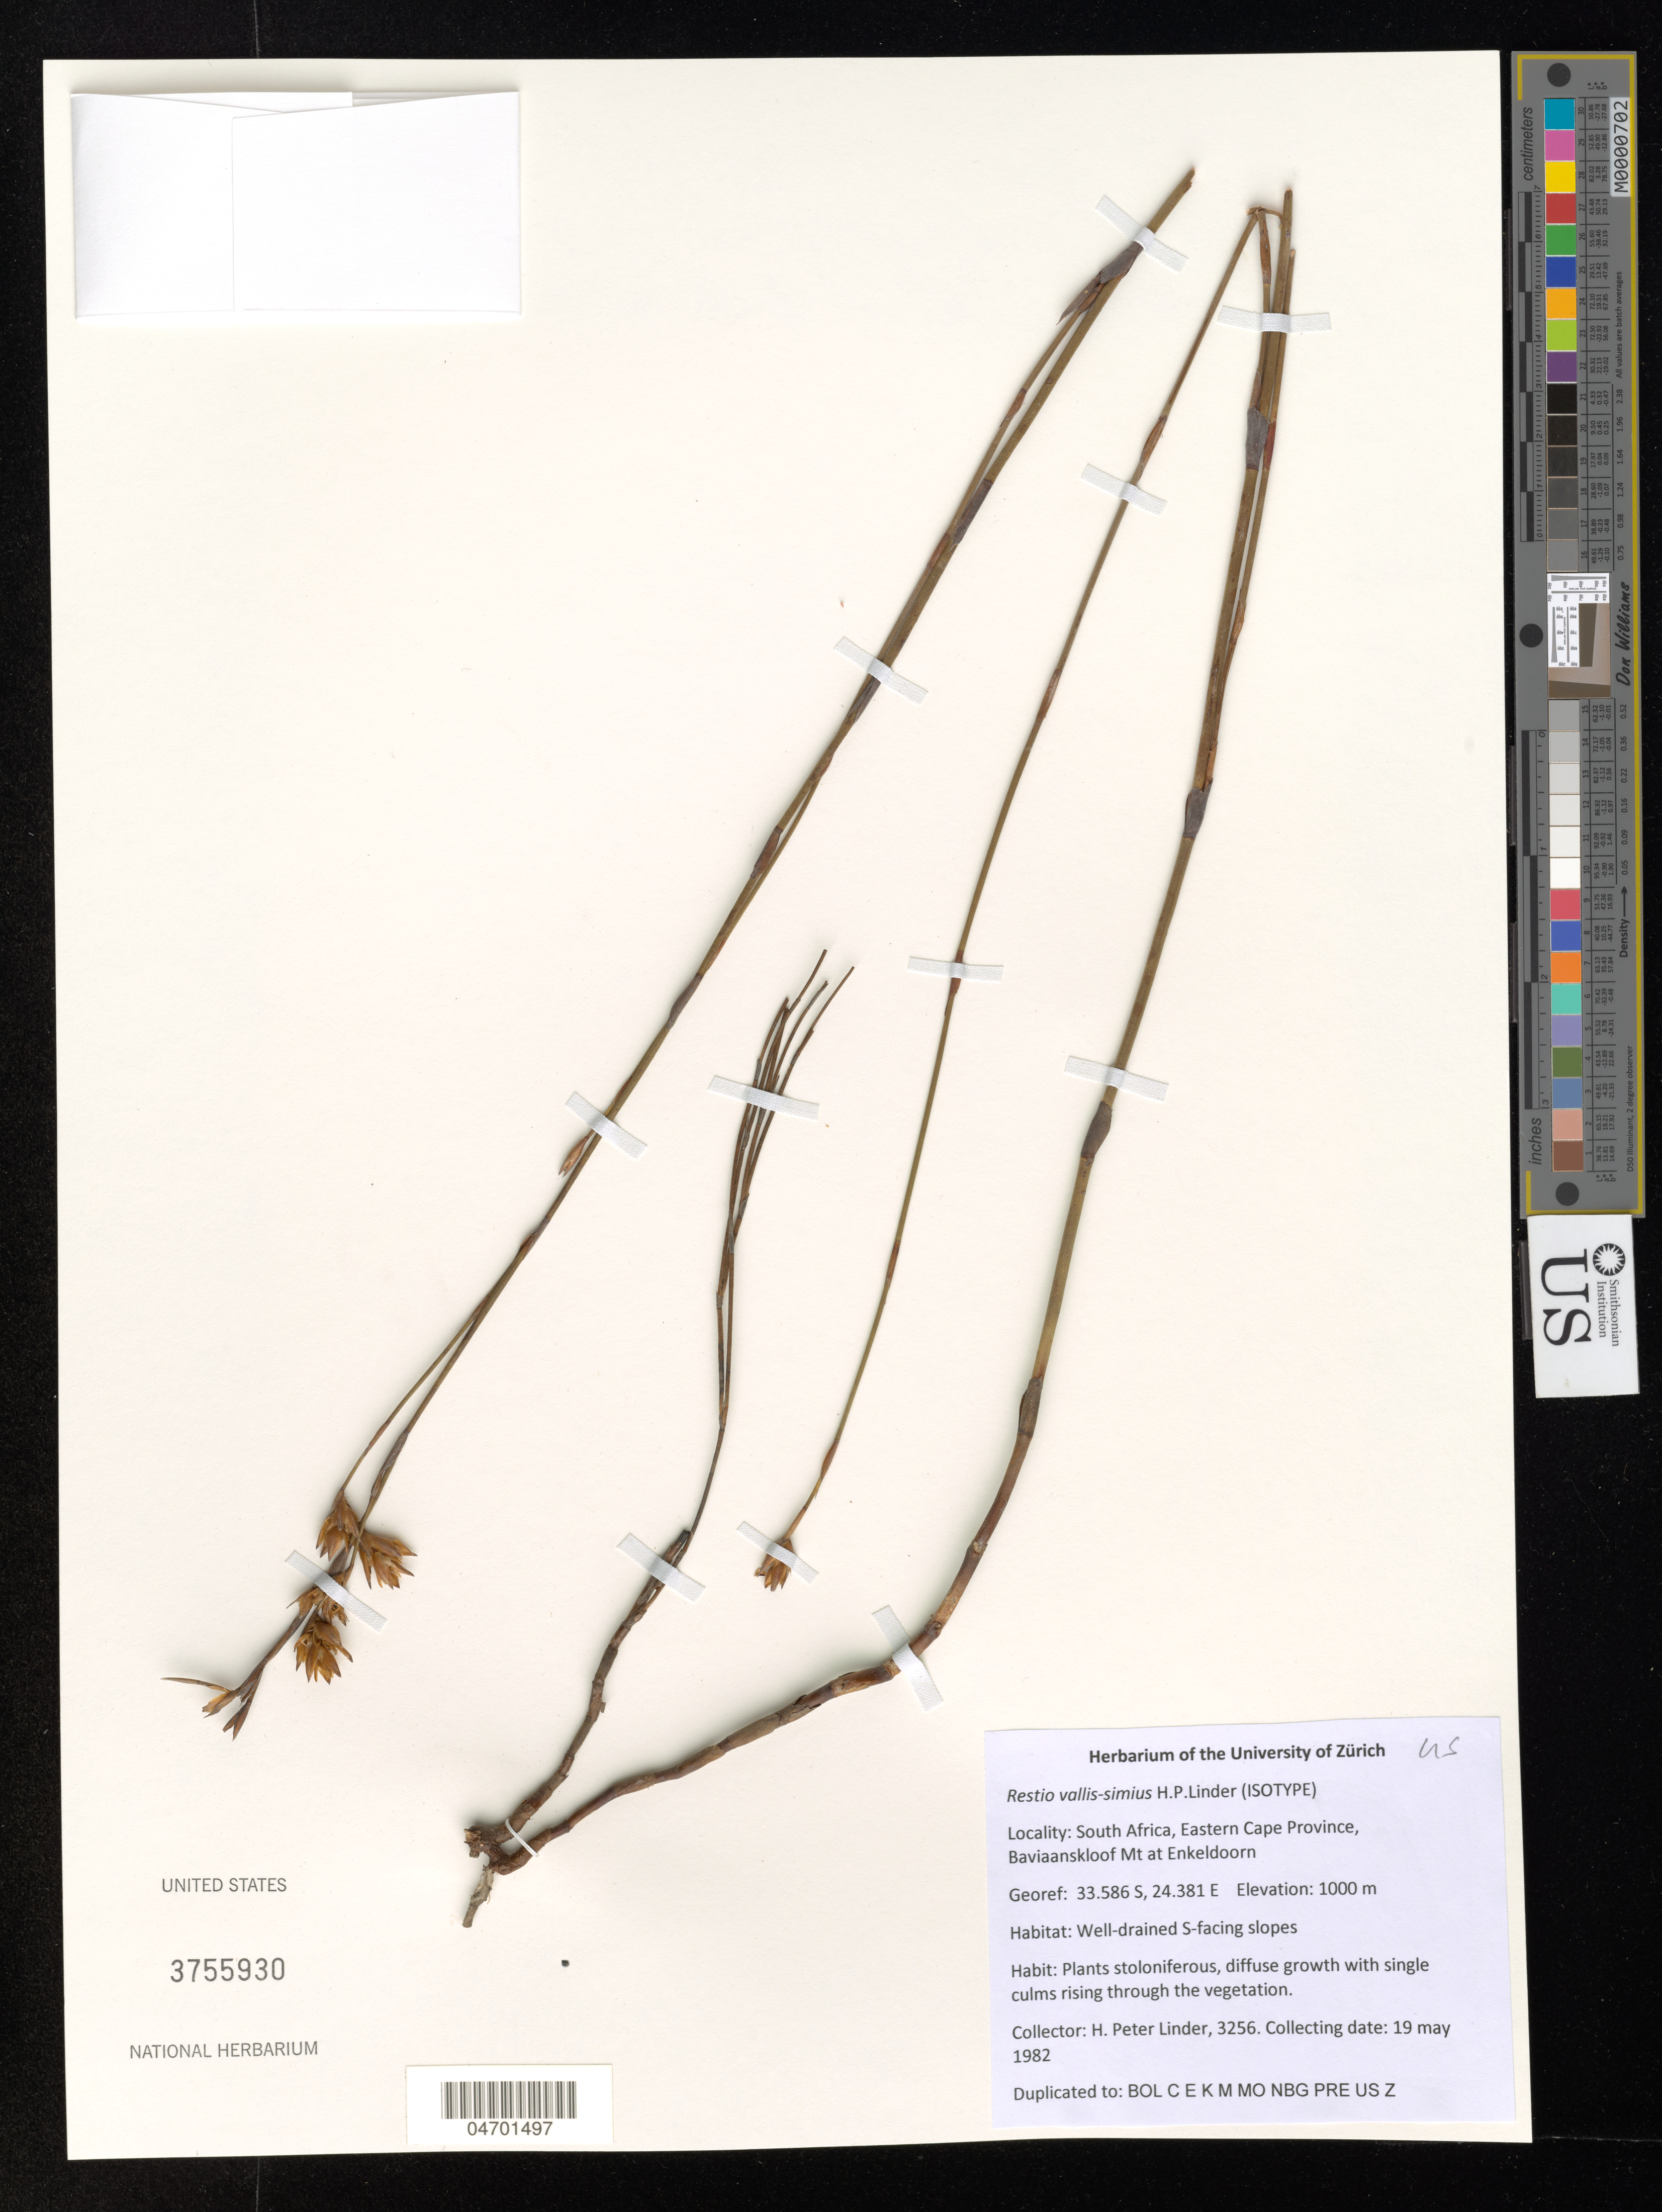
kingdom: Plantae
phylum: Tracheophyta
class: Liliopsida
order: Poales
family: Restionaceae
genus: Restio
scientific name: Restio vallis-simius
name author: H.P. Linder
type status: Isotype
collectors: H. P. Linder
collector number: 3256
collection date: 1982-05-19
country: South Africa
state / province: Eastern Cape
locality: Baviaanskloof Mt at Enkeldoorn.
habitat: Well-drained S-facing slopes.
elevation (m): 1000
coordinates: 33.586 S, 24.381 E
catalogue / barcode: US 3755930